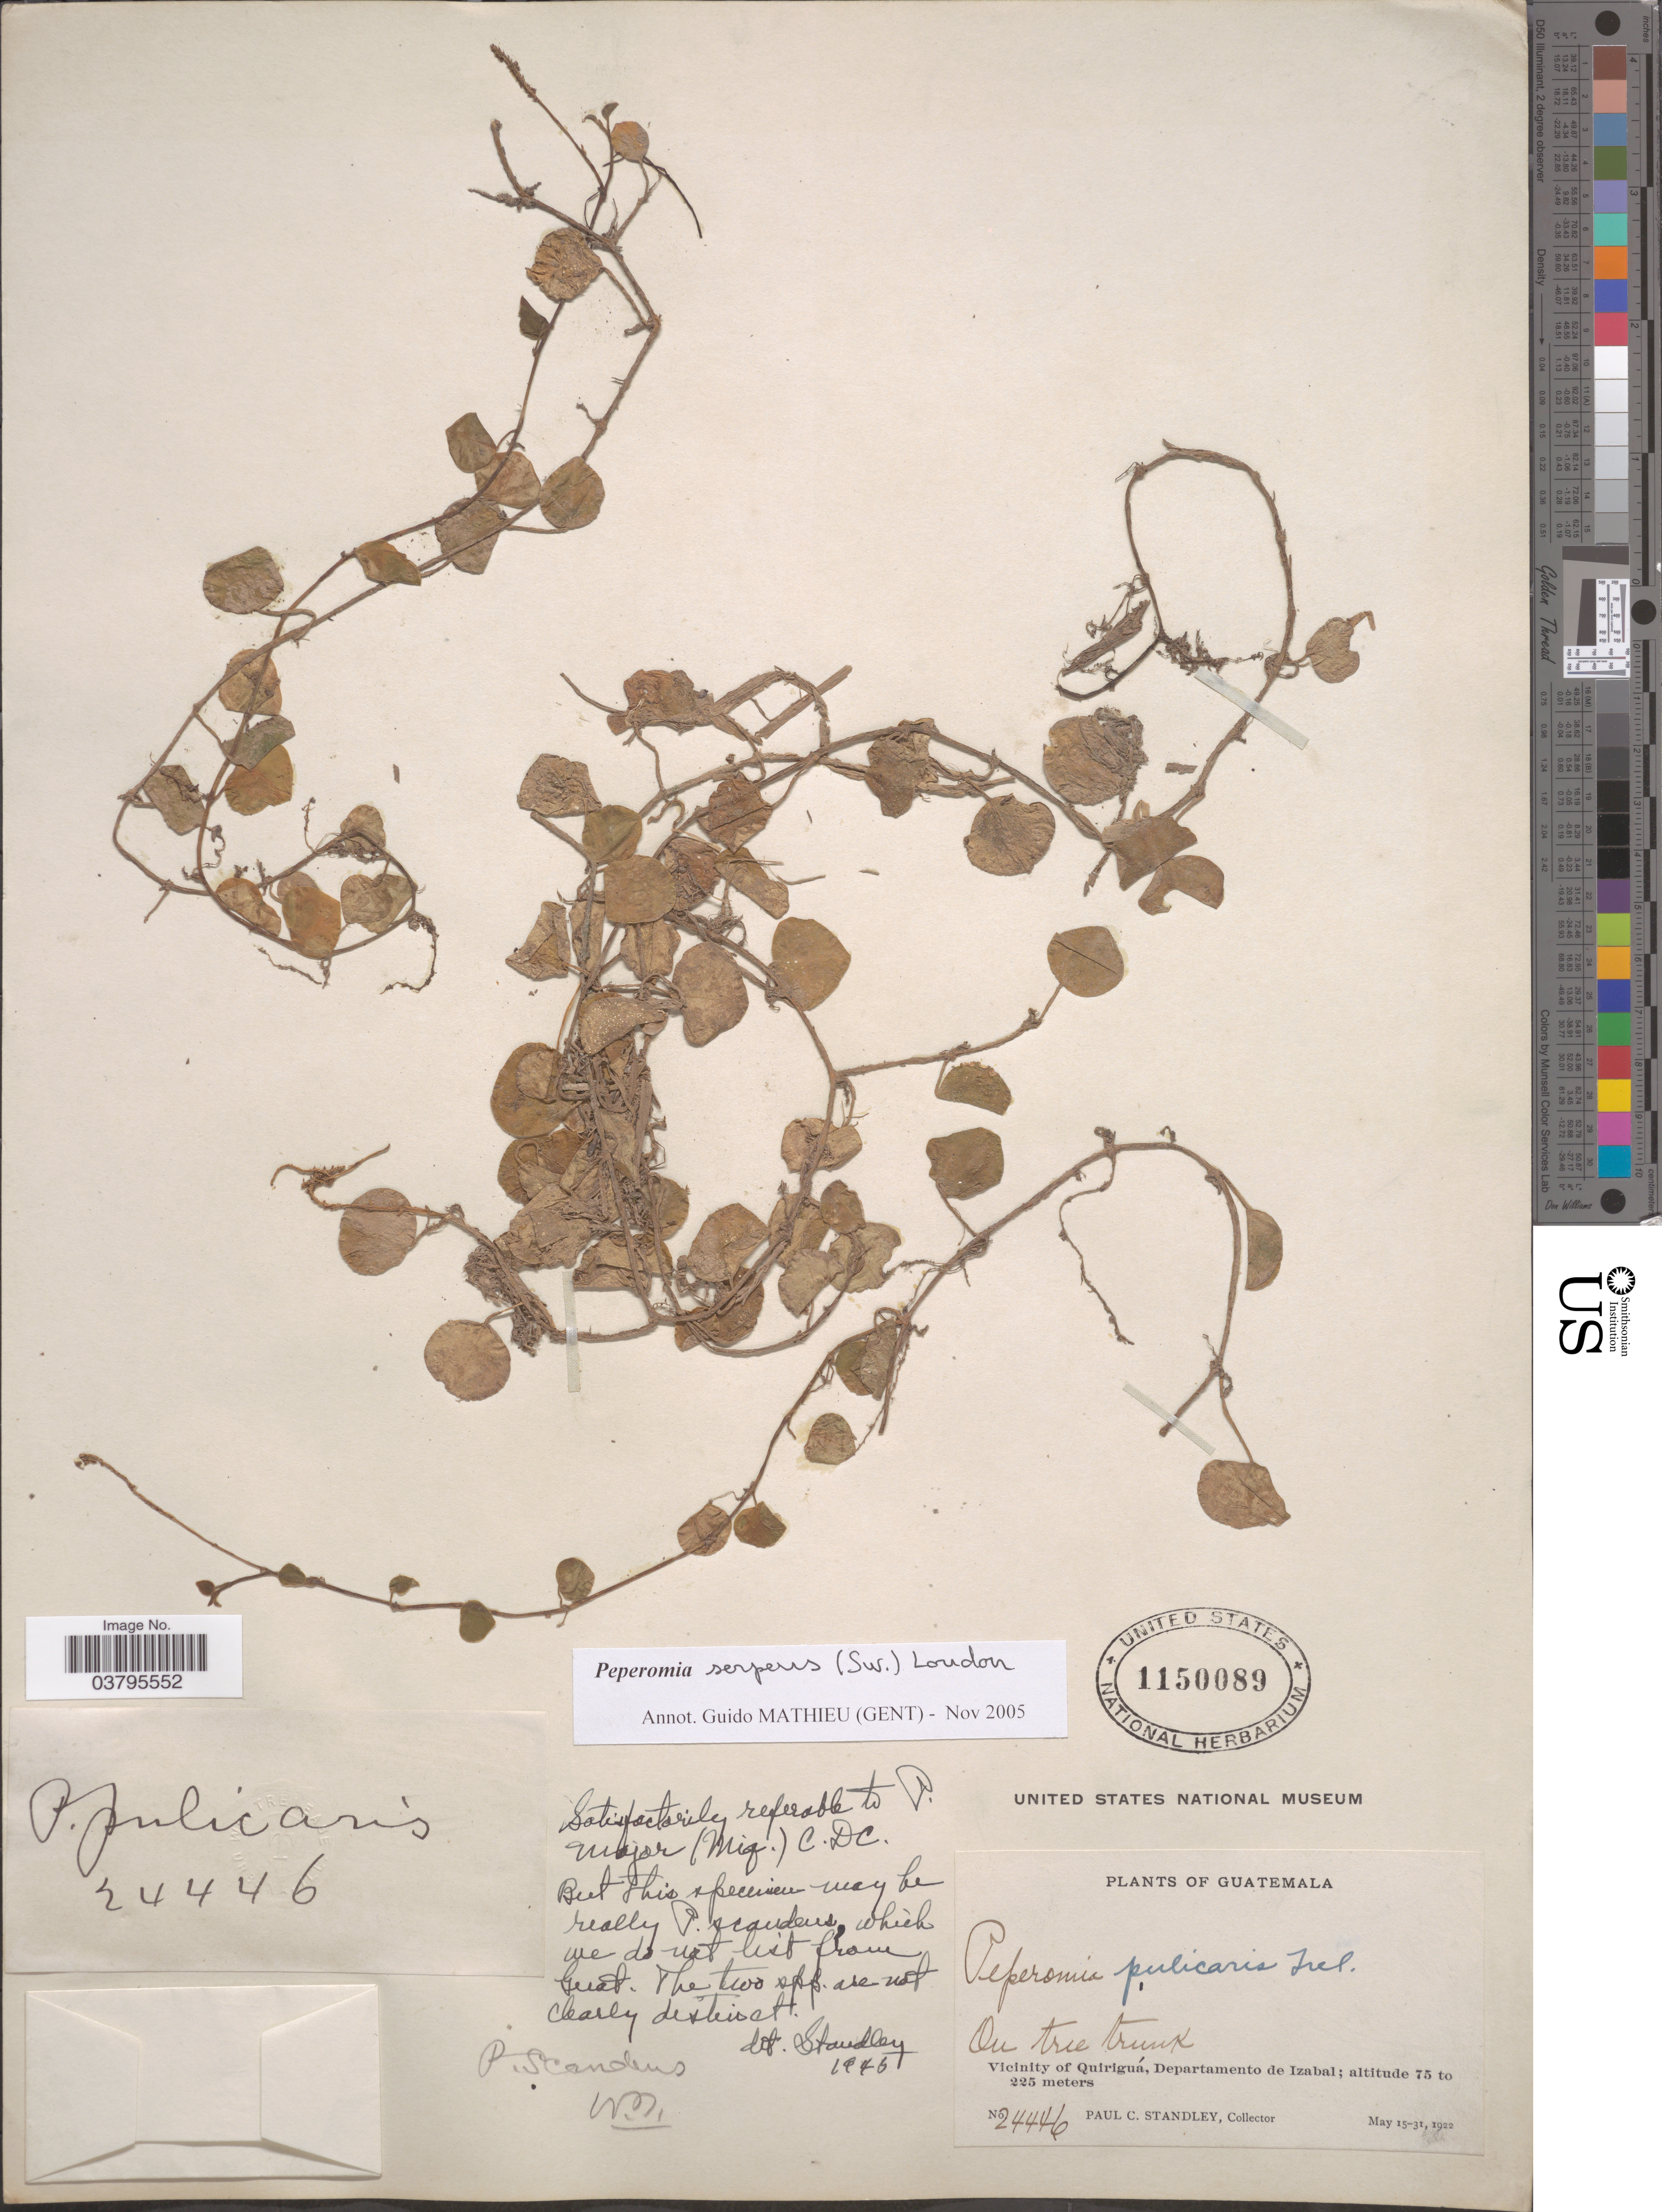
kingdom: Plantae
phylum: Tracheophyta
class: Magnoliopsida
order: Piperales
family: Piperaceae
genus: Peperomia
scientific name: Peperomia serpens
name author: (Sw.) Loudon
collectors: P. C. Standley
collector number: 24446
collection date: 1922-05-15/1922-05-31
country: Guatemala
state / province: Izabal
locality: Vicinity of Quiriguá, Departamento de Izabal.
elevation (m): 75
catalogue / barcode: US 1150089